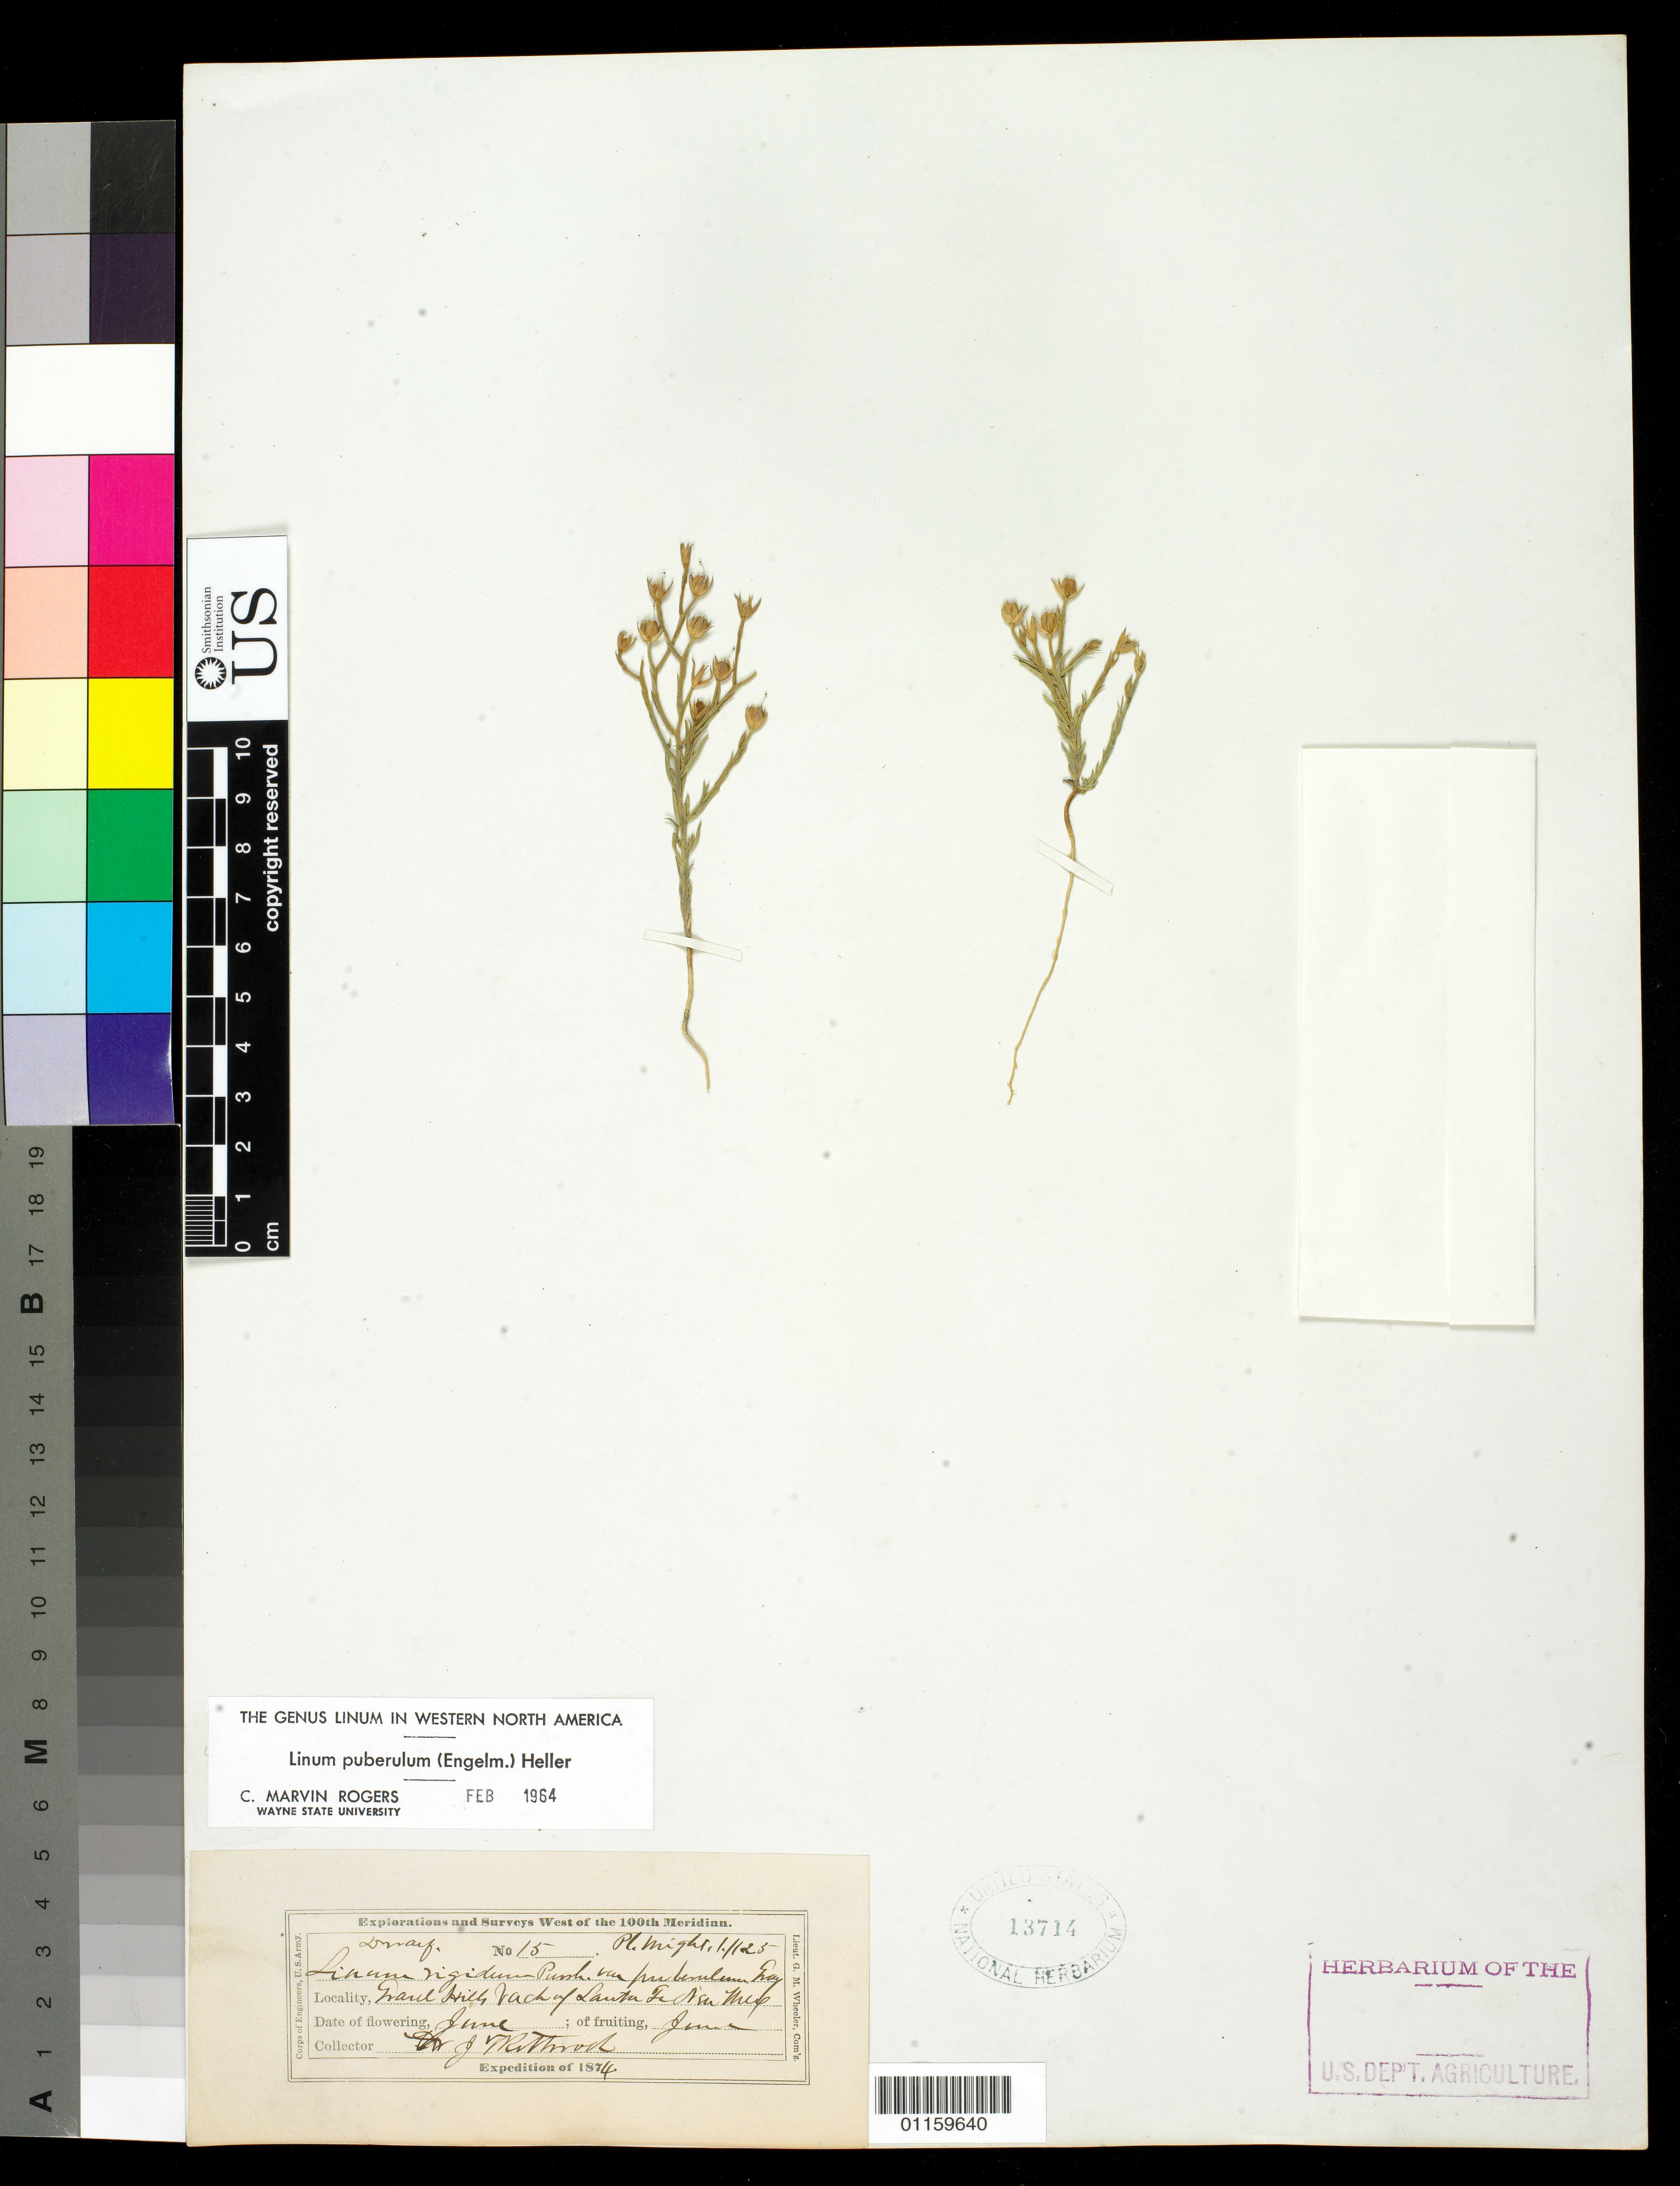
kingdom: Plantae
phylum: Tracheophyta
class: Magnoliopsida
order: Malpighiales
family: Linaceae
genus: Linum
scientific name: Linum puberulum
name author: (Engelm.) A. Heller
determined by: Rogers, C. M.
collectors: J. T. Rothrock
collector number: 15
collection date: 1874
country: United States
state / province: New Mexico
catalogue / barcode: US 13714